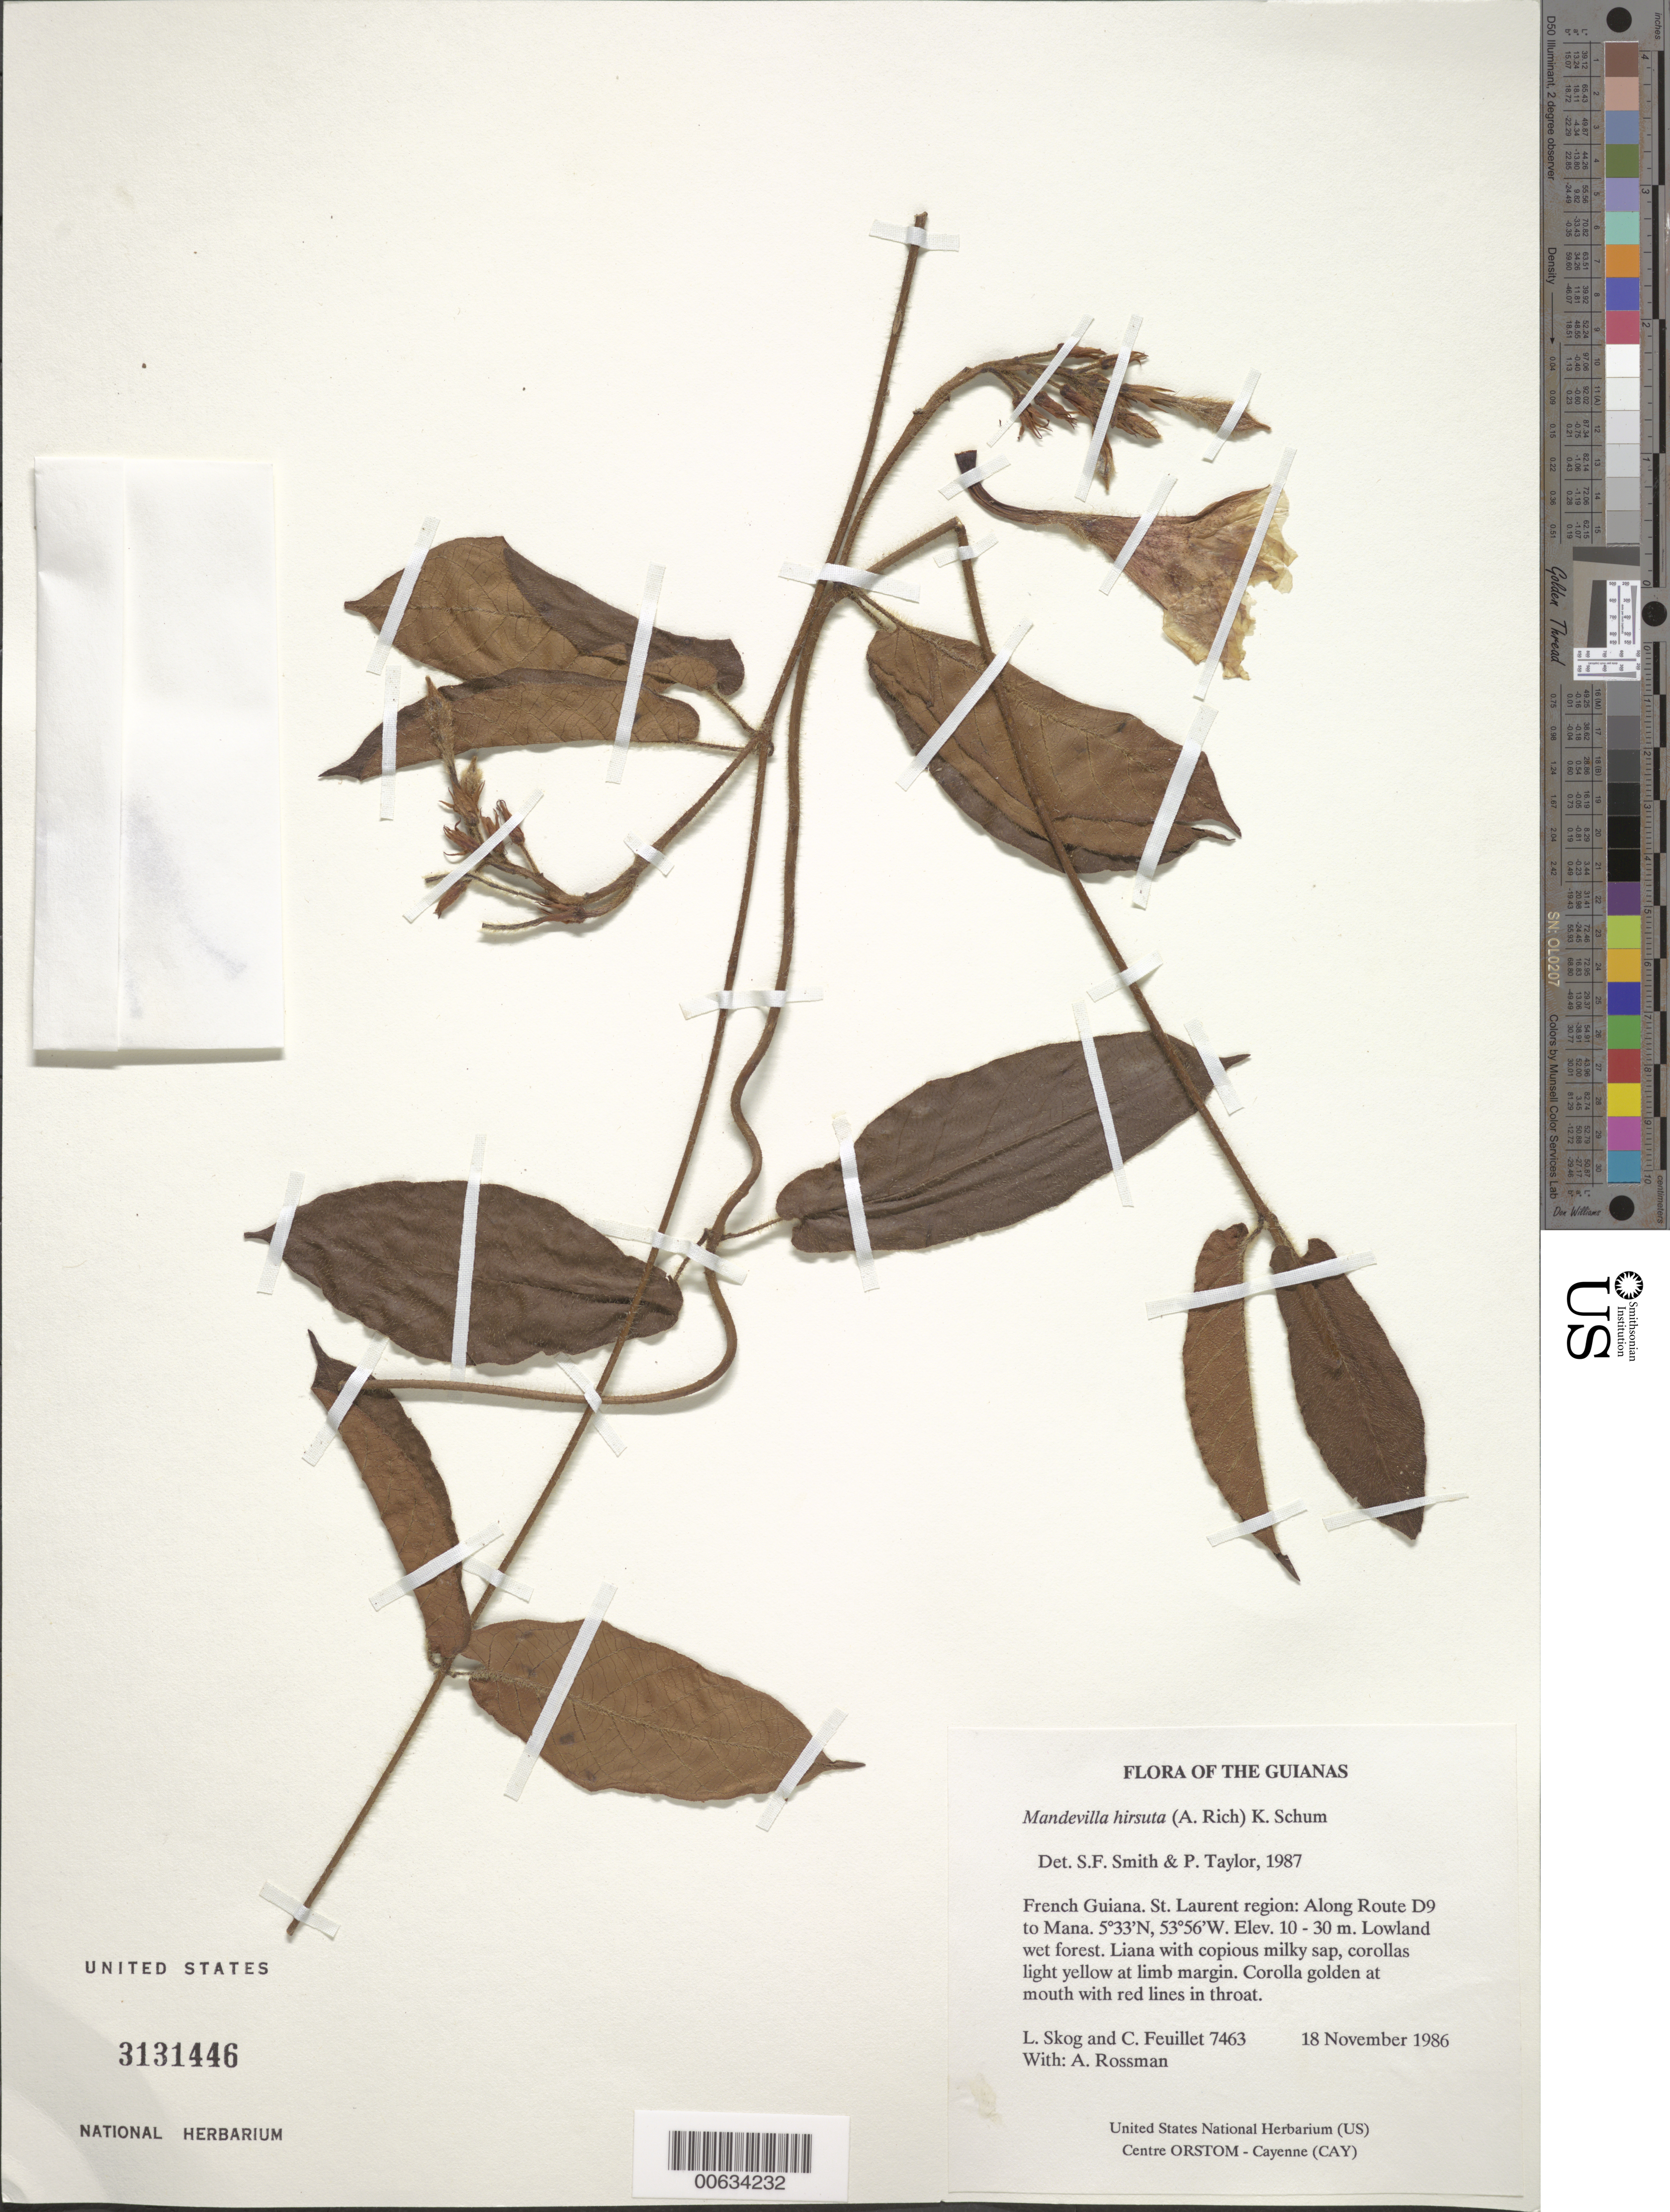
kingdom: Plantae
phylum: Tracheophyta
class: Magnoliopsida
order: Gentianales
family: Apocynaceae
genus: Mandevilla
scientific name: Mandevilla hirsuta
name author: (Rich.) K. Schum.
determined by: Smith, S. F.; Taylor, P.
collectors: L. E. Skog, C. Feuillet & A. Rossman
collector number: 7463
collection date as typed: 18 November 1986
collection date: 1986-11-18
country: French Guiana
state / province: Saint-Laurent-du-Maroni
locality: Along Route D9 to Mana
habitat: Lowland wet forest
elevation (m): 10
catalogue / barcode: US 3131446